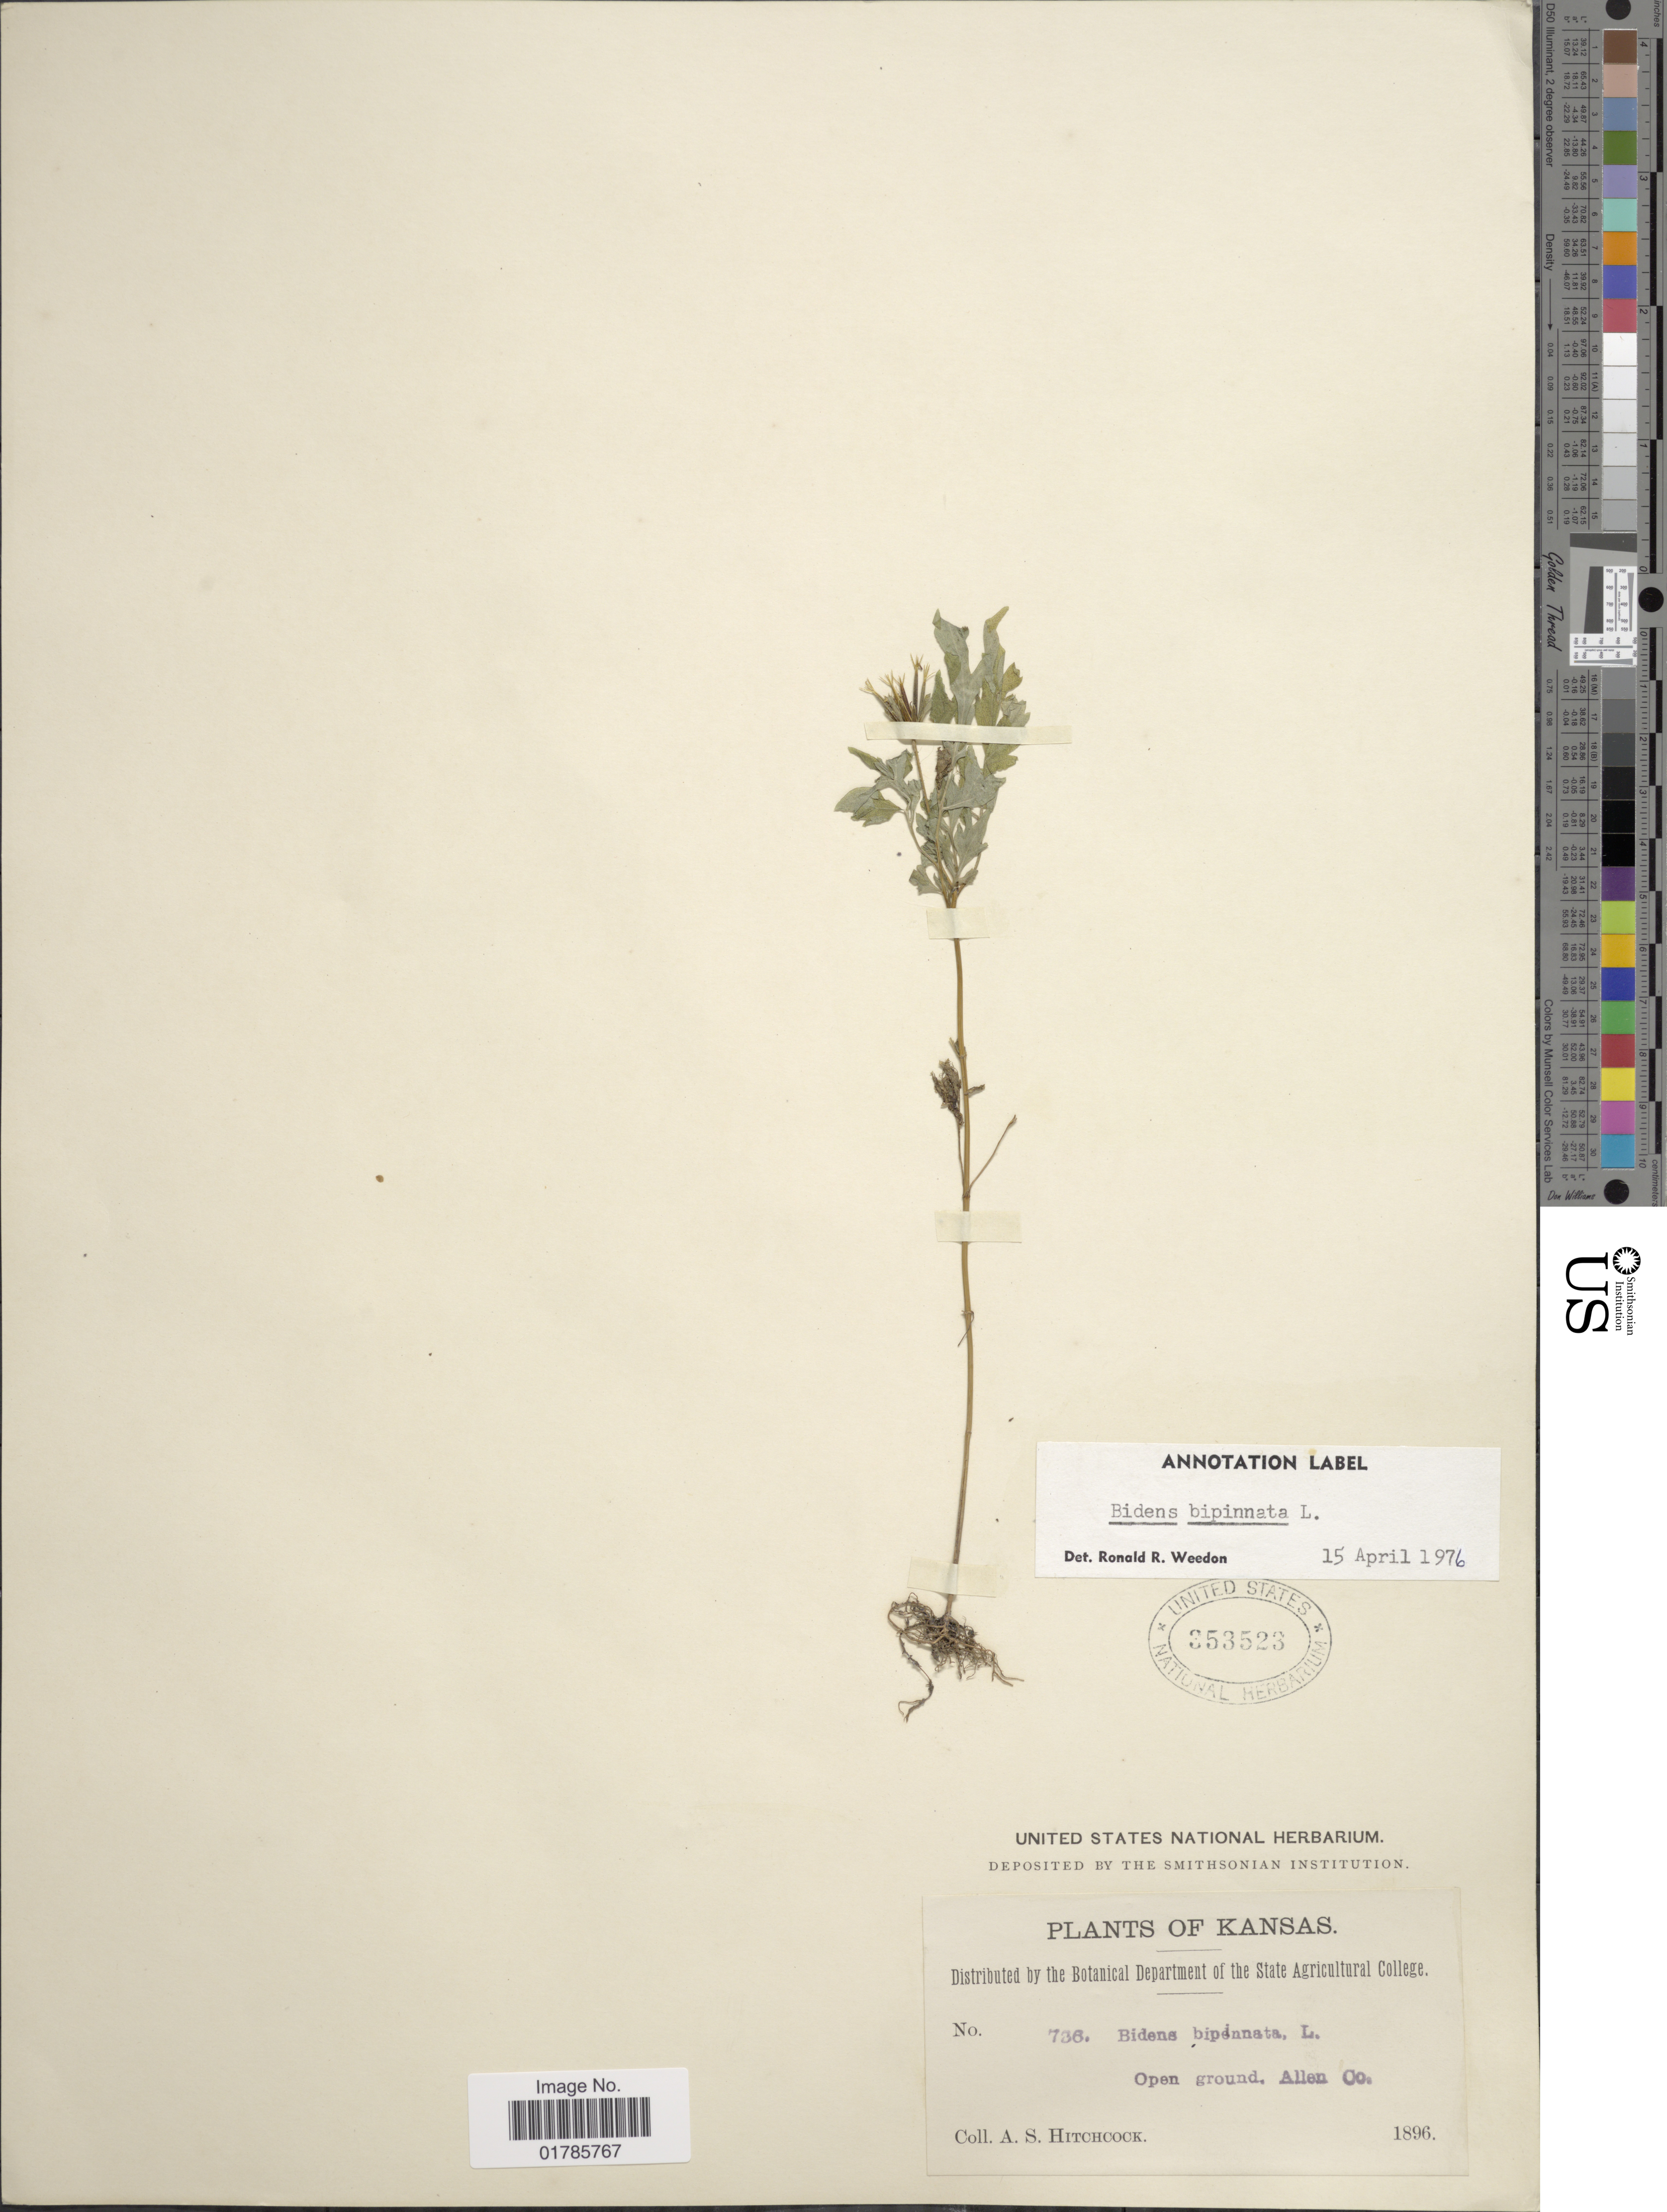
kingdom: Plantae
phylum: Tracheophyta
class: Magnoliopsida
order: Asterales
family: Asteraceae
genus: Bidens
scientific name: Bidens bipinnata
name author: L.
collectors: A. S. Hitchcock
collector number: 736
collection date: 1896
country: United States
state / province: Kansas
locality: Allen Co.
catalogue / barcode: US 353523